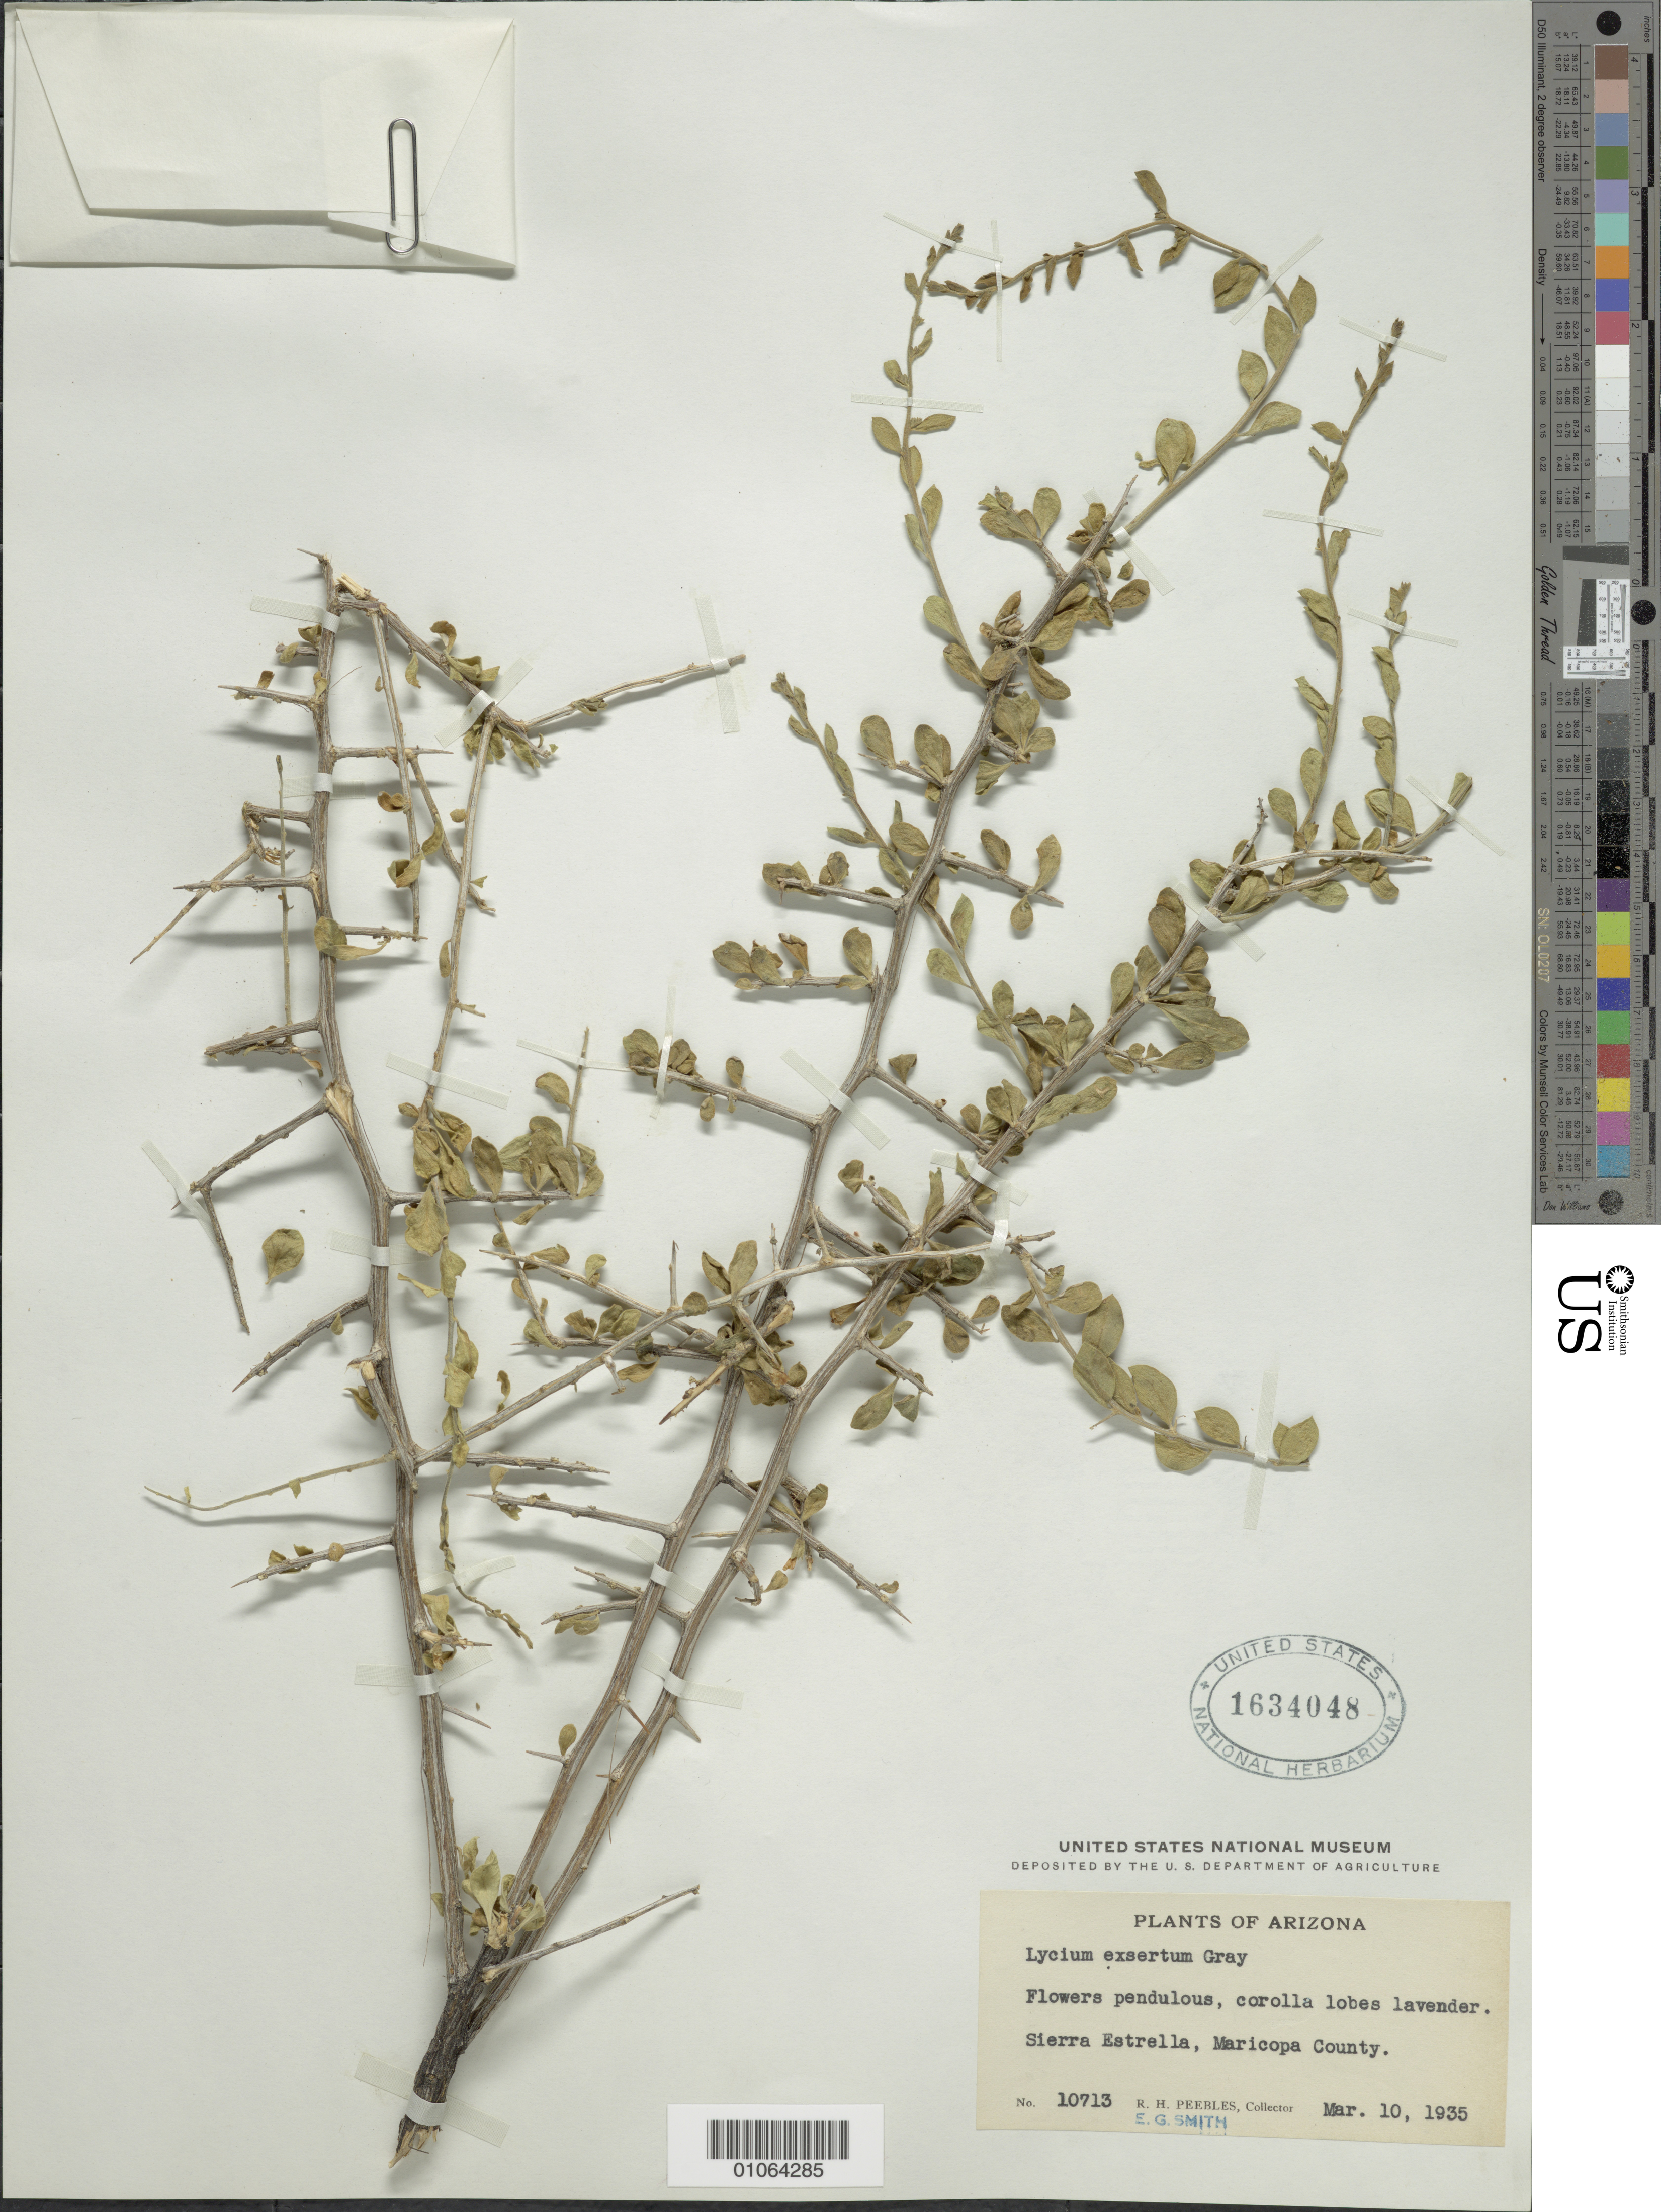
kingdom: Plantae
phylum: Tracheophyta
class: Magnoliopsida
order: Solanales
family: Solanaceae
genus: Lycium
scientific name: Lycium exsertum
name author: A. Gray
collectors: R. H. Peebles & E. G. Smith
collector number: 10713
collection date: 1935-03-10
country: United States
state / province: Arizona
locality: Sierra Estrella, Maricopa County.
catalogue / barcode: US 1634048